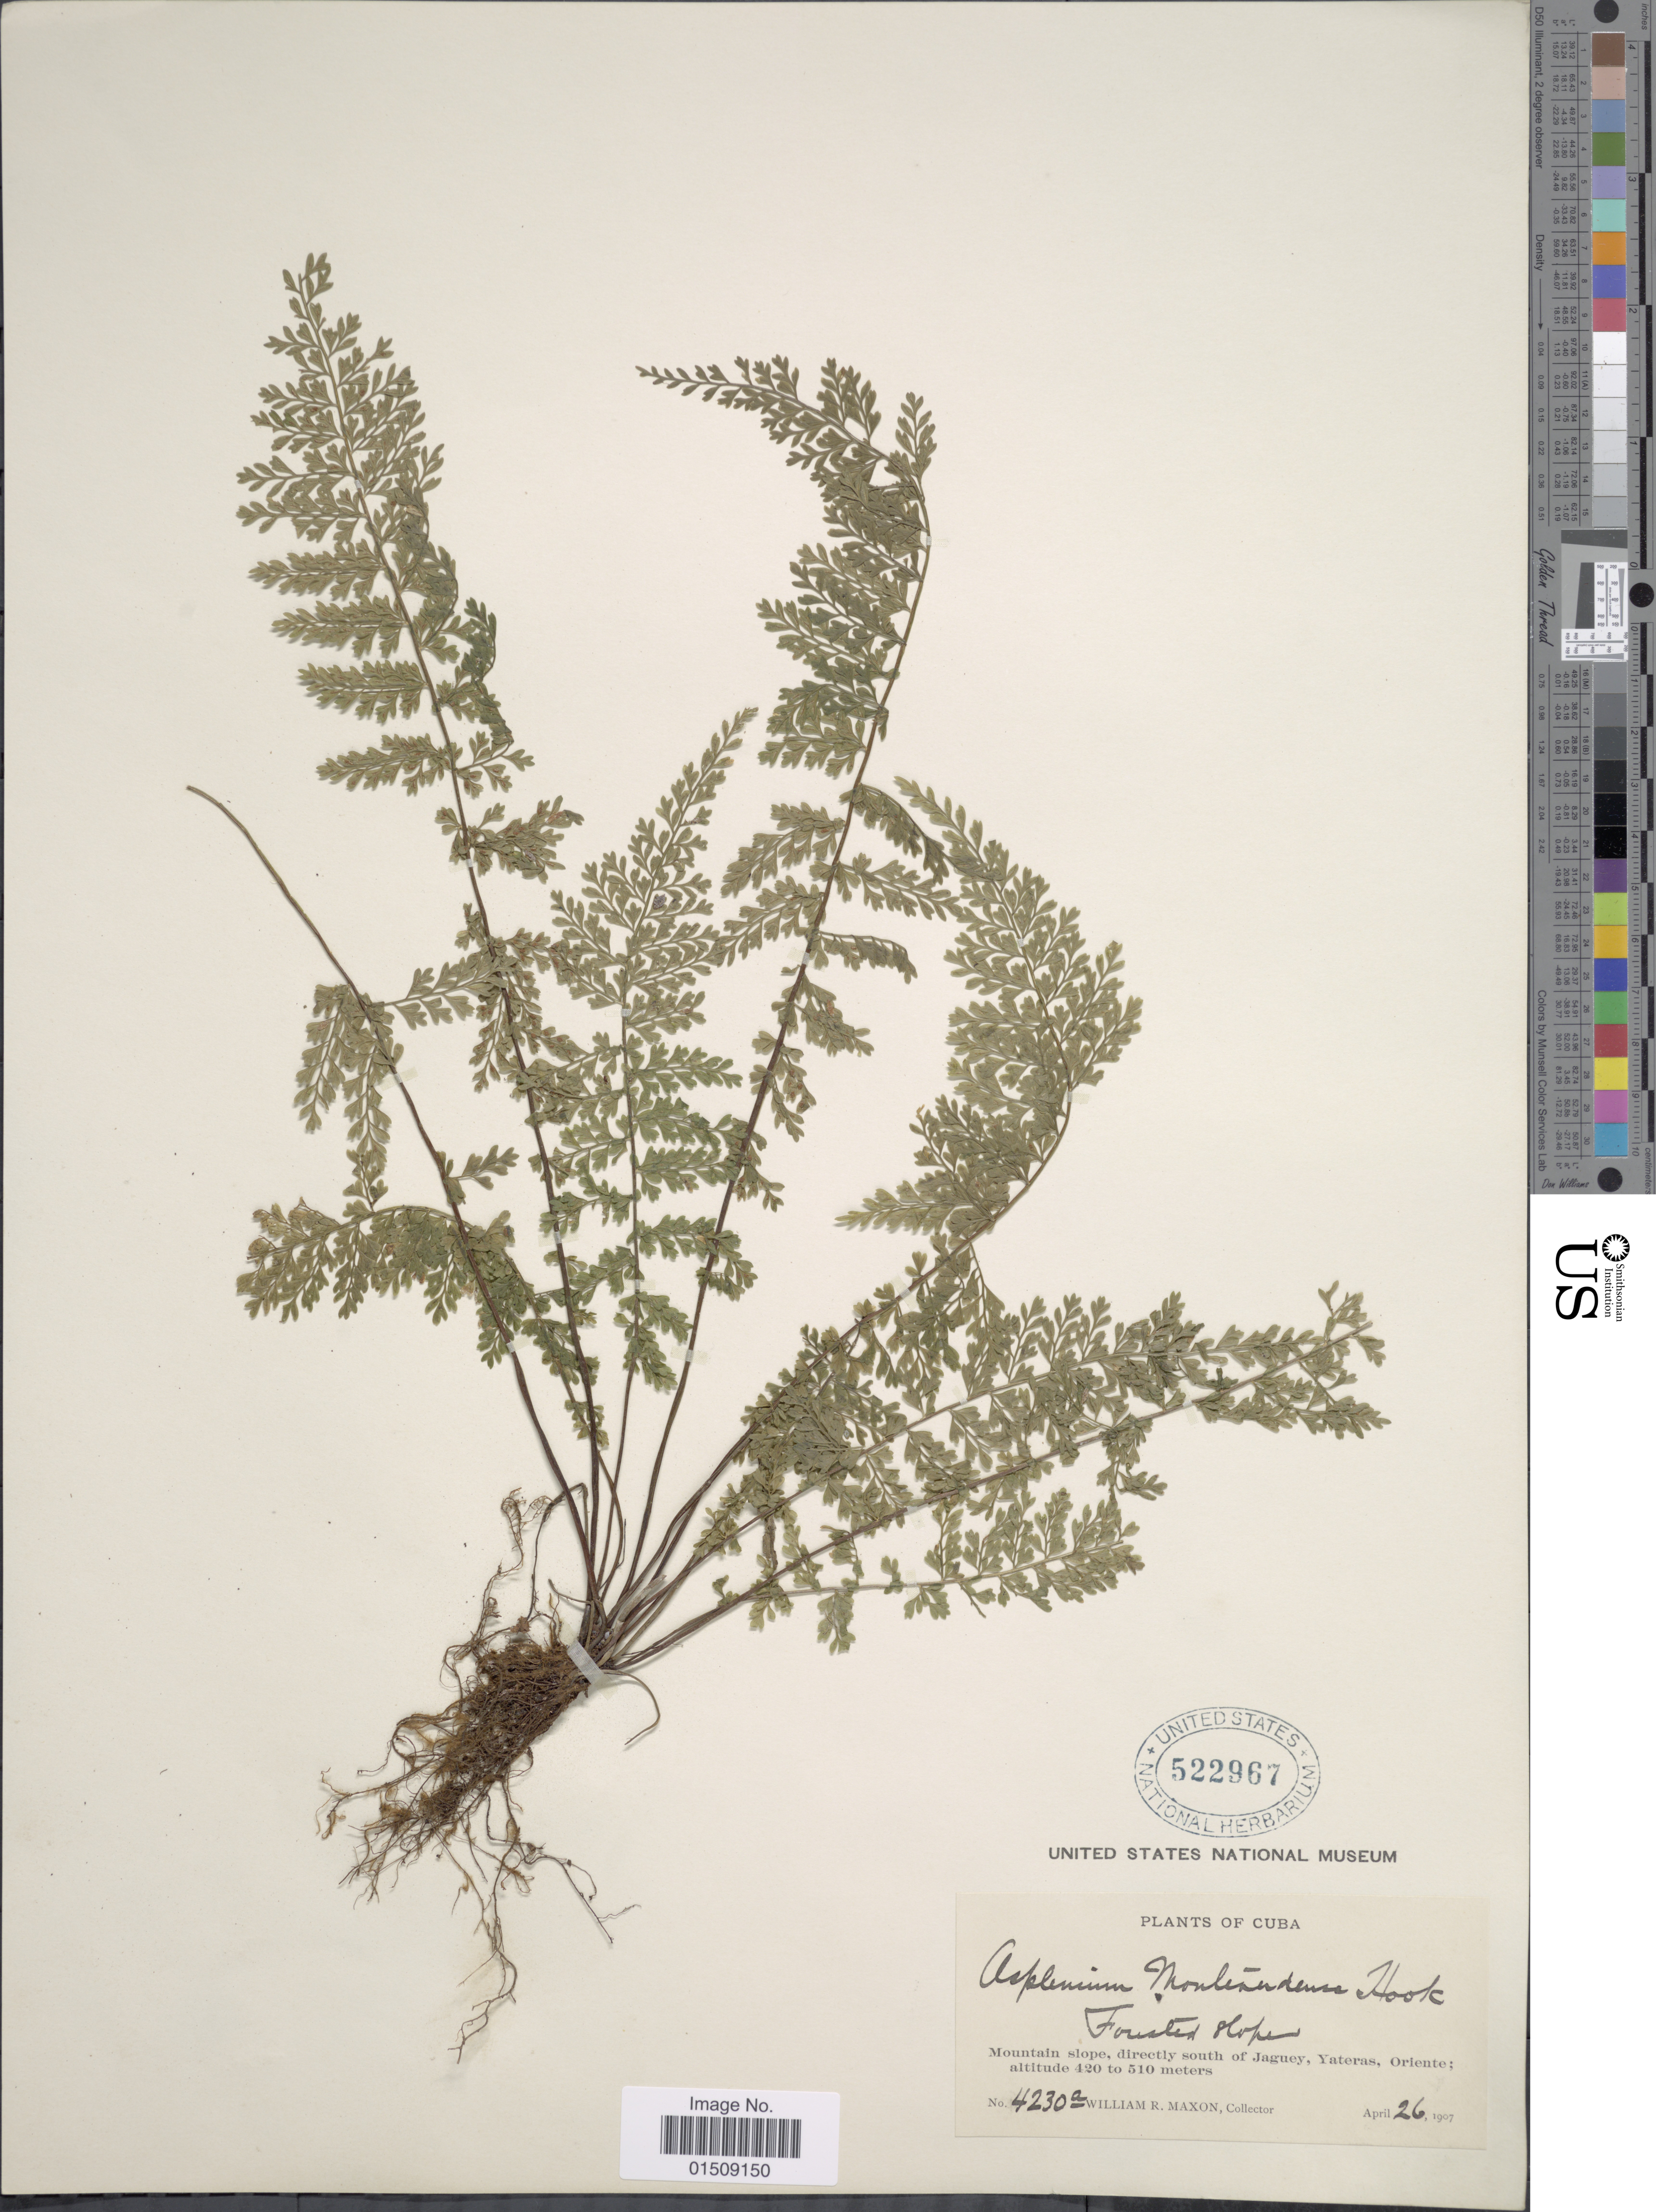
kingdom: Plantae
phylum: Tracheophyta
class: Polypodiopsida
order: Polypodiales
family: Aspleniaceae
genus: Asplenium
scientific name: Asplenium myriophyllum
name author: (Sw.) C. Presl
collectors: W. R. Maxon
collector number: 4230a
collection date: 1907-04-26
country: Cuba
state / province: Oriente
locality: Mountain slope, directly south of Jaguey, Yateras, Oriente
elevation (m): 420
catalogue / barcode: US 522967